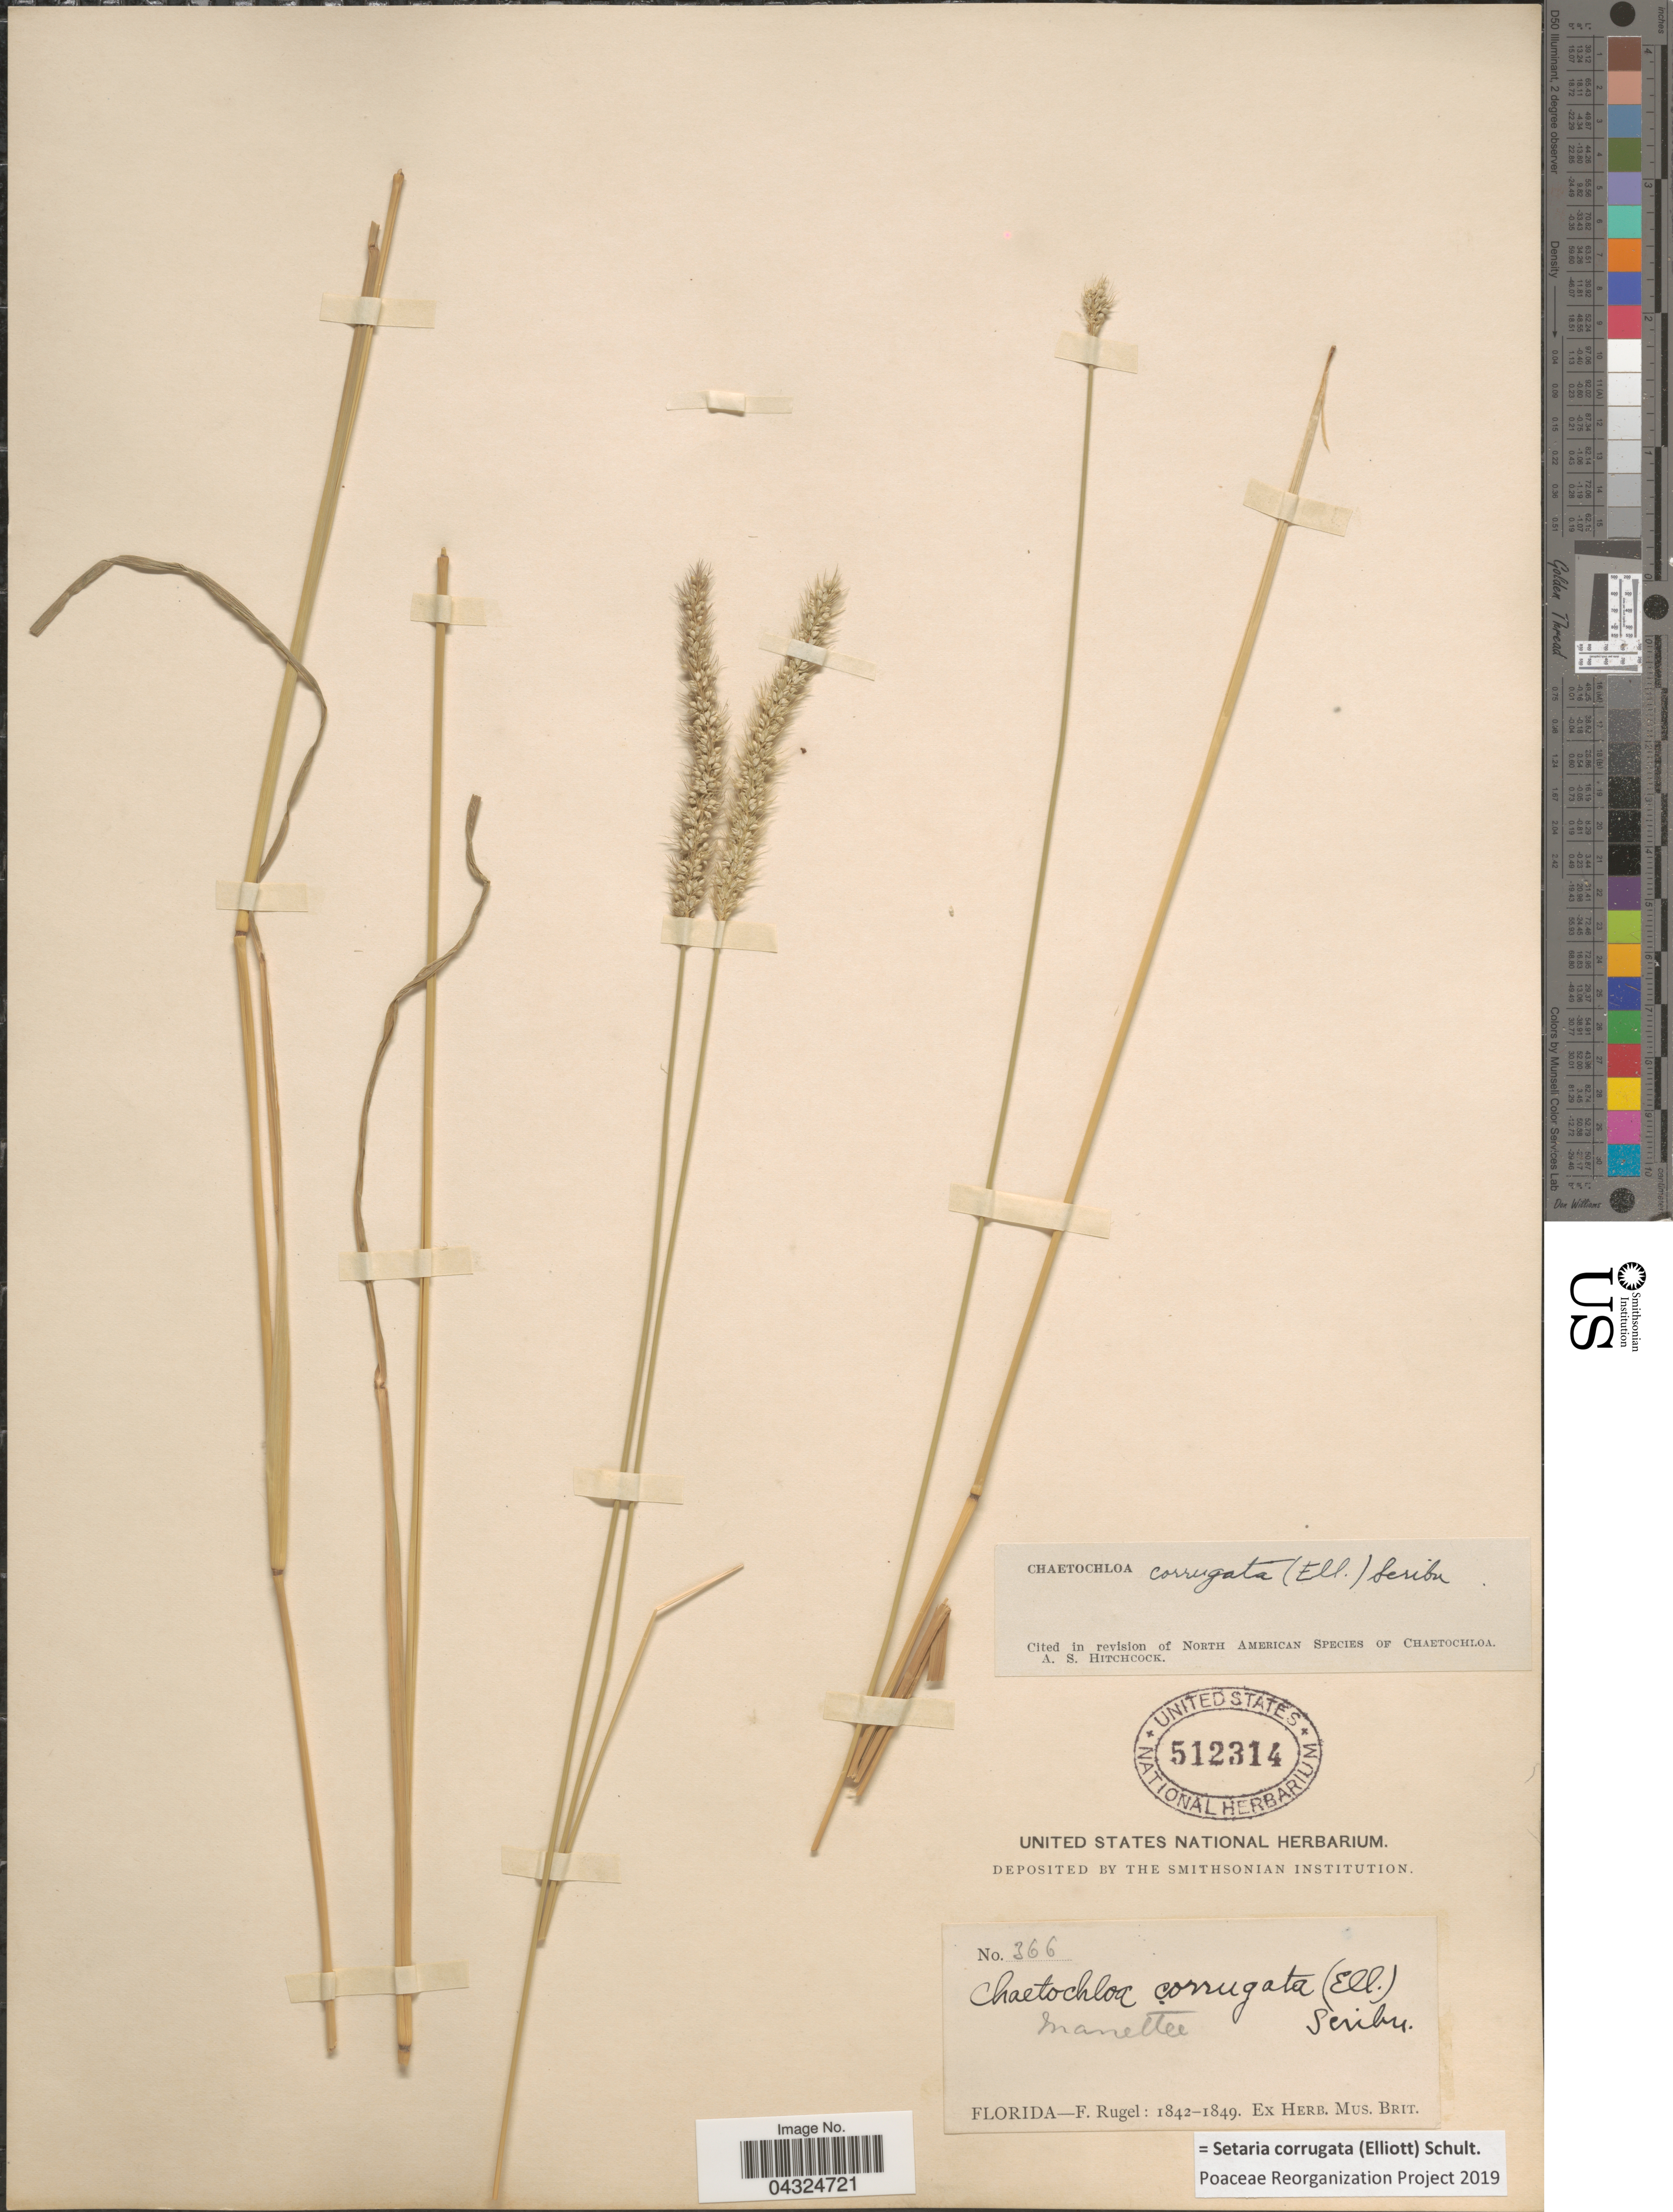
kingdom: Plantae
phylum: Tracheophyta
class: Liliopsida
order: Poales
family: Poaceae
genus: Setaria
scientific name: Setaria corrugata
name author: (Elliott) Schult.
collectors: F. Rugel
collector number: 366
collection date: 1842/1849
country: United States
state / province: Florida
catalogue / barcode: US 215314